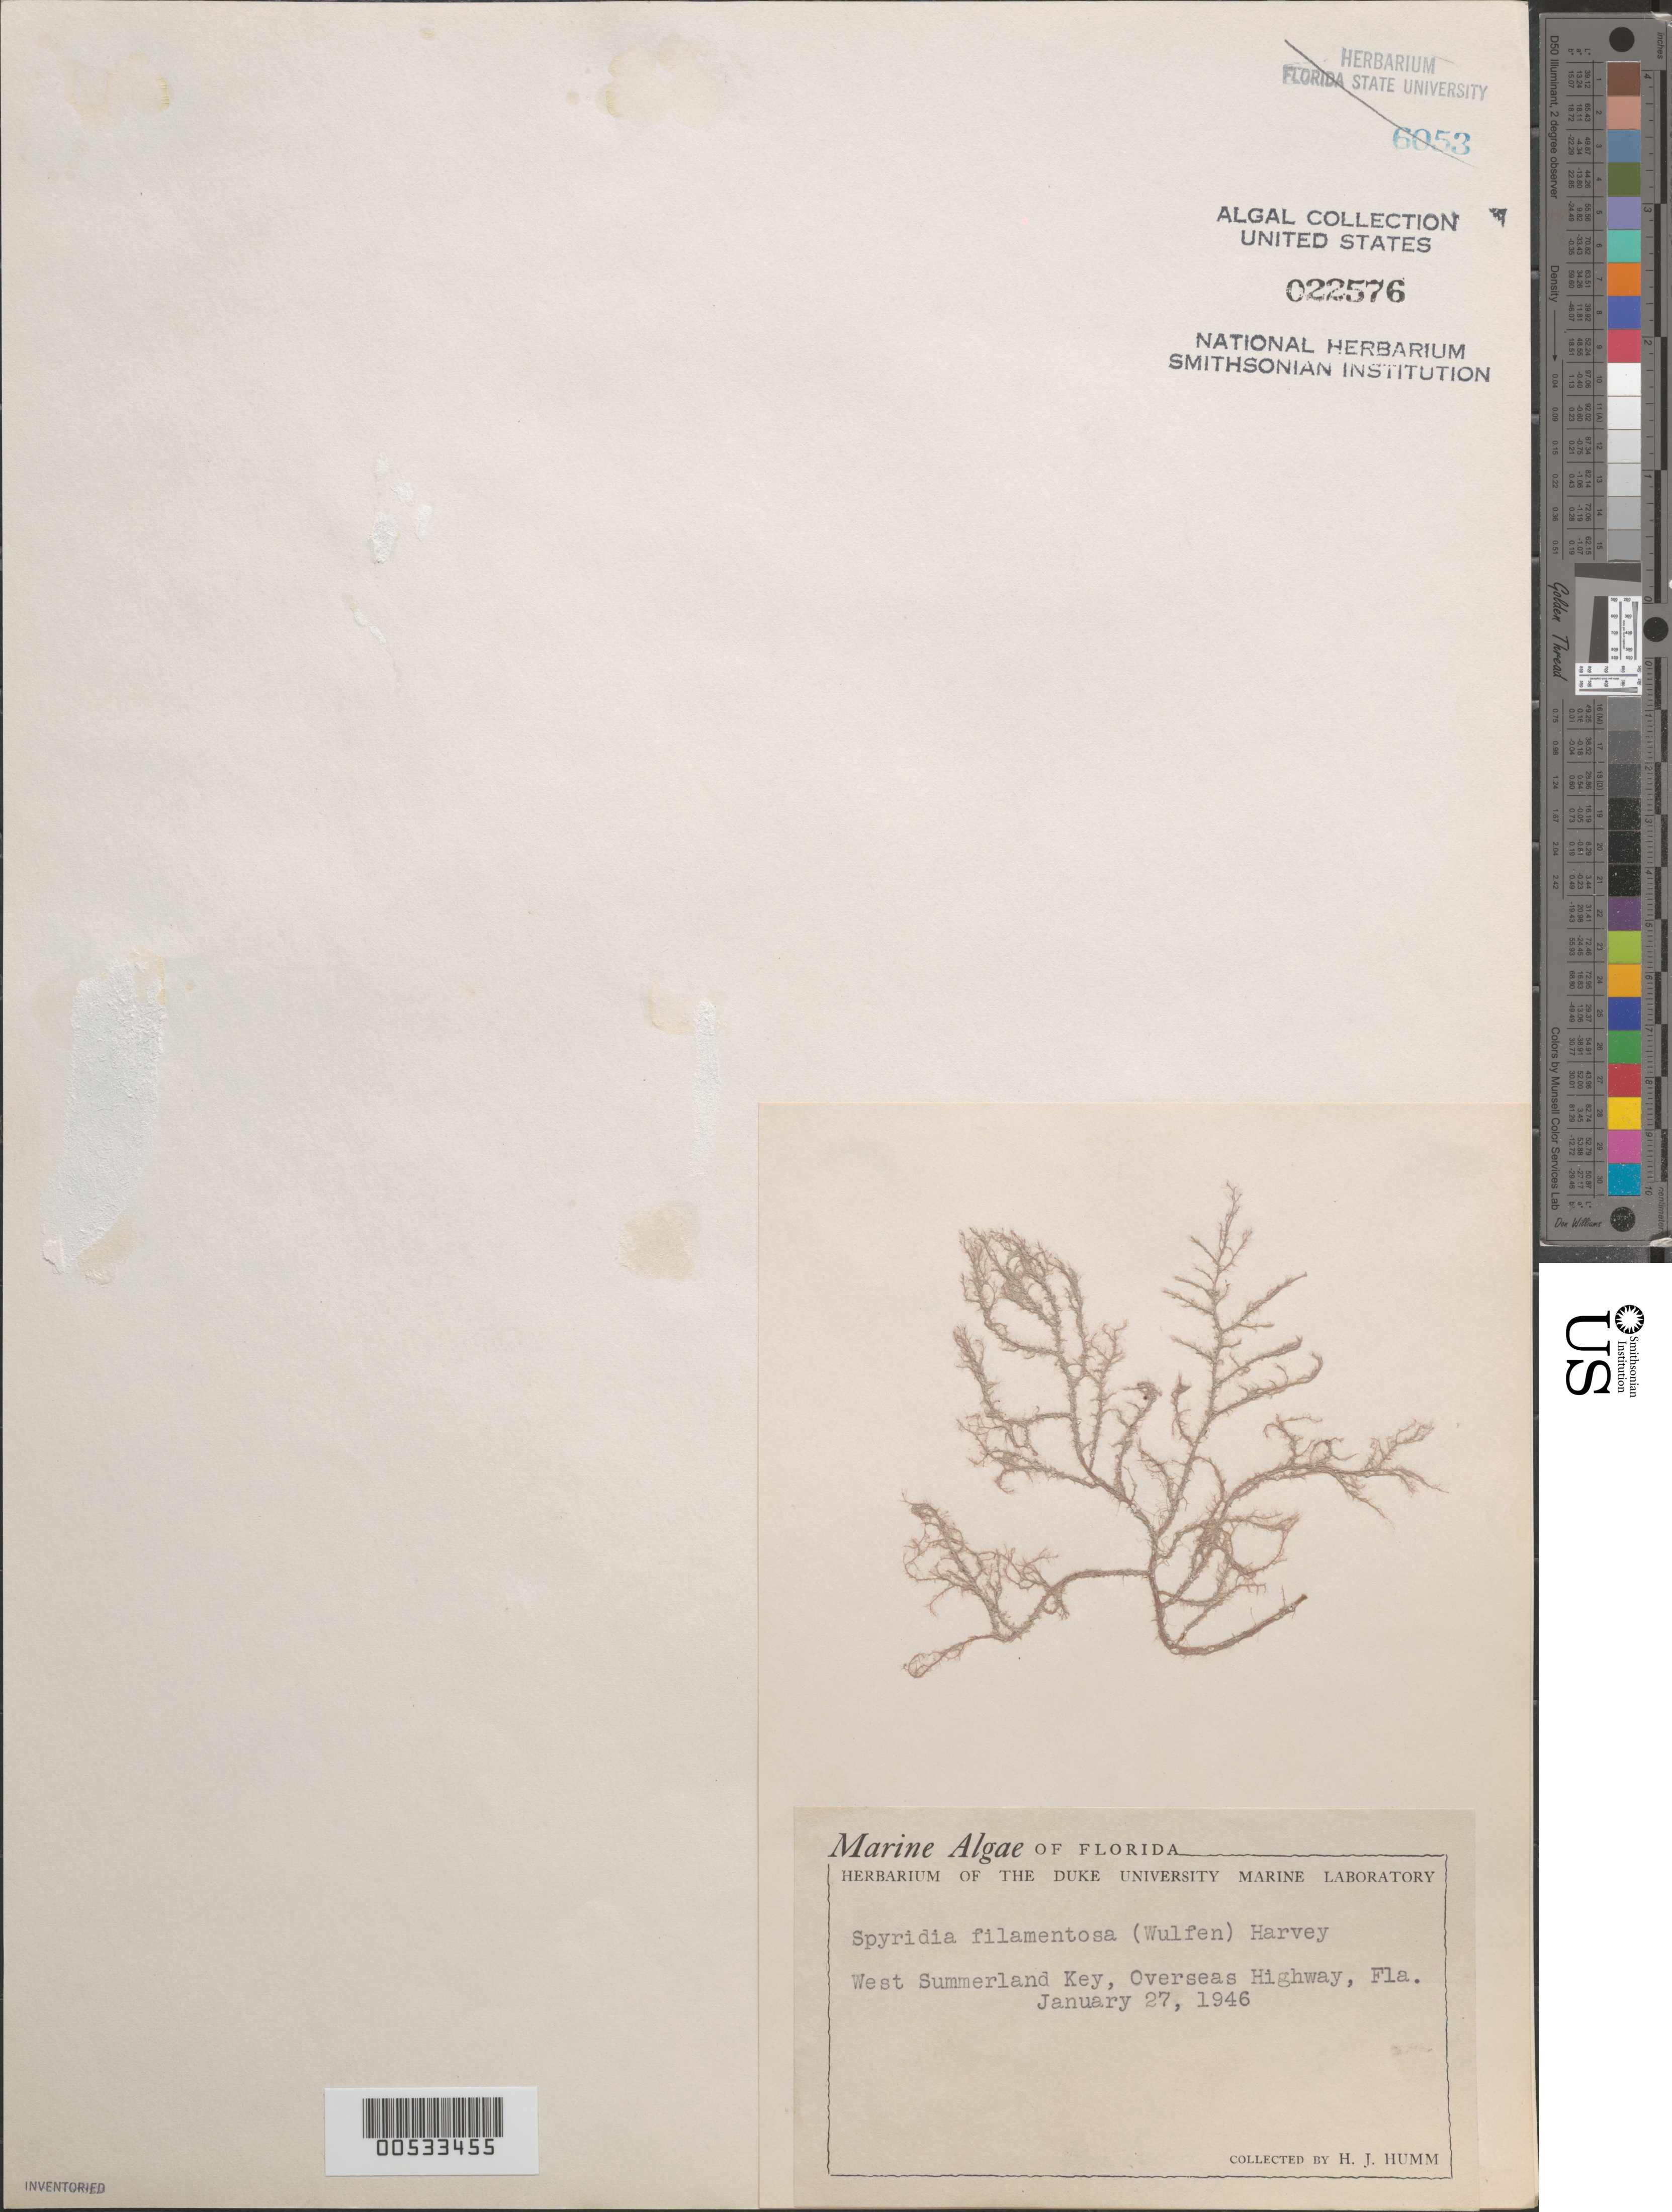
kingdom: Plantae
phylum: Rhodophyta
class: Florideophyceae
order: Ceramiales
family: Spyridiaceae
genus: Spyridia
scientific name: Spyridia filamentosa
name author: (Wulfen) Harv.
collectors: H. J. Humm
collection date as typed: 27 Jan 1946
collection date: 1946-01-27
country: United States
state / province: Florida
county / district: Monroe County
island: West Summerland Key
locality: Overseas Highway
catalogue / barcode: US 22576